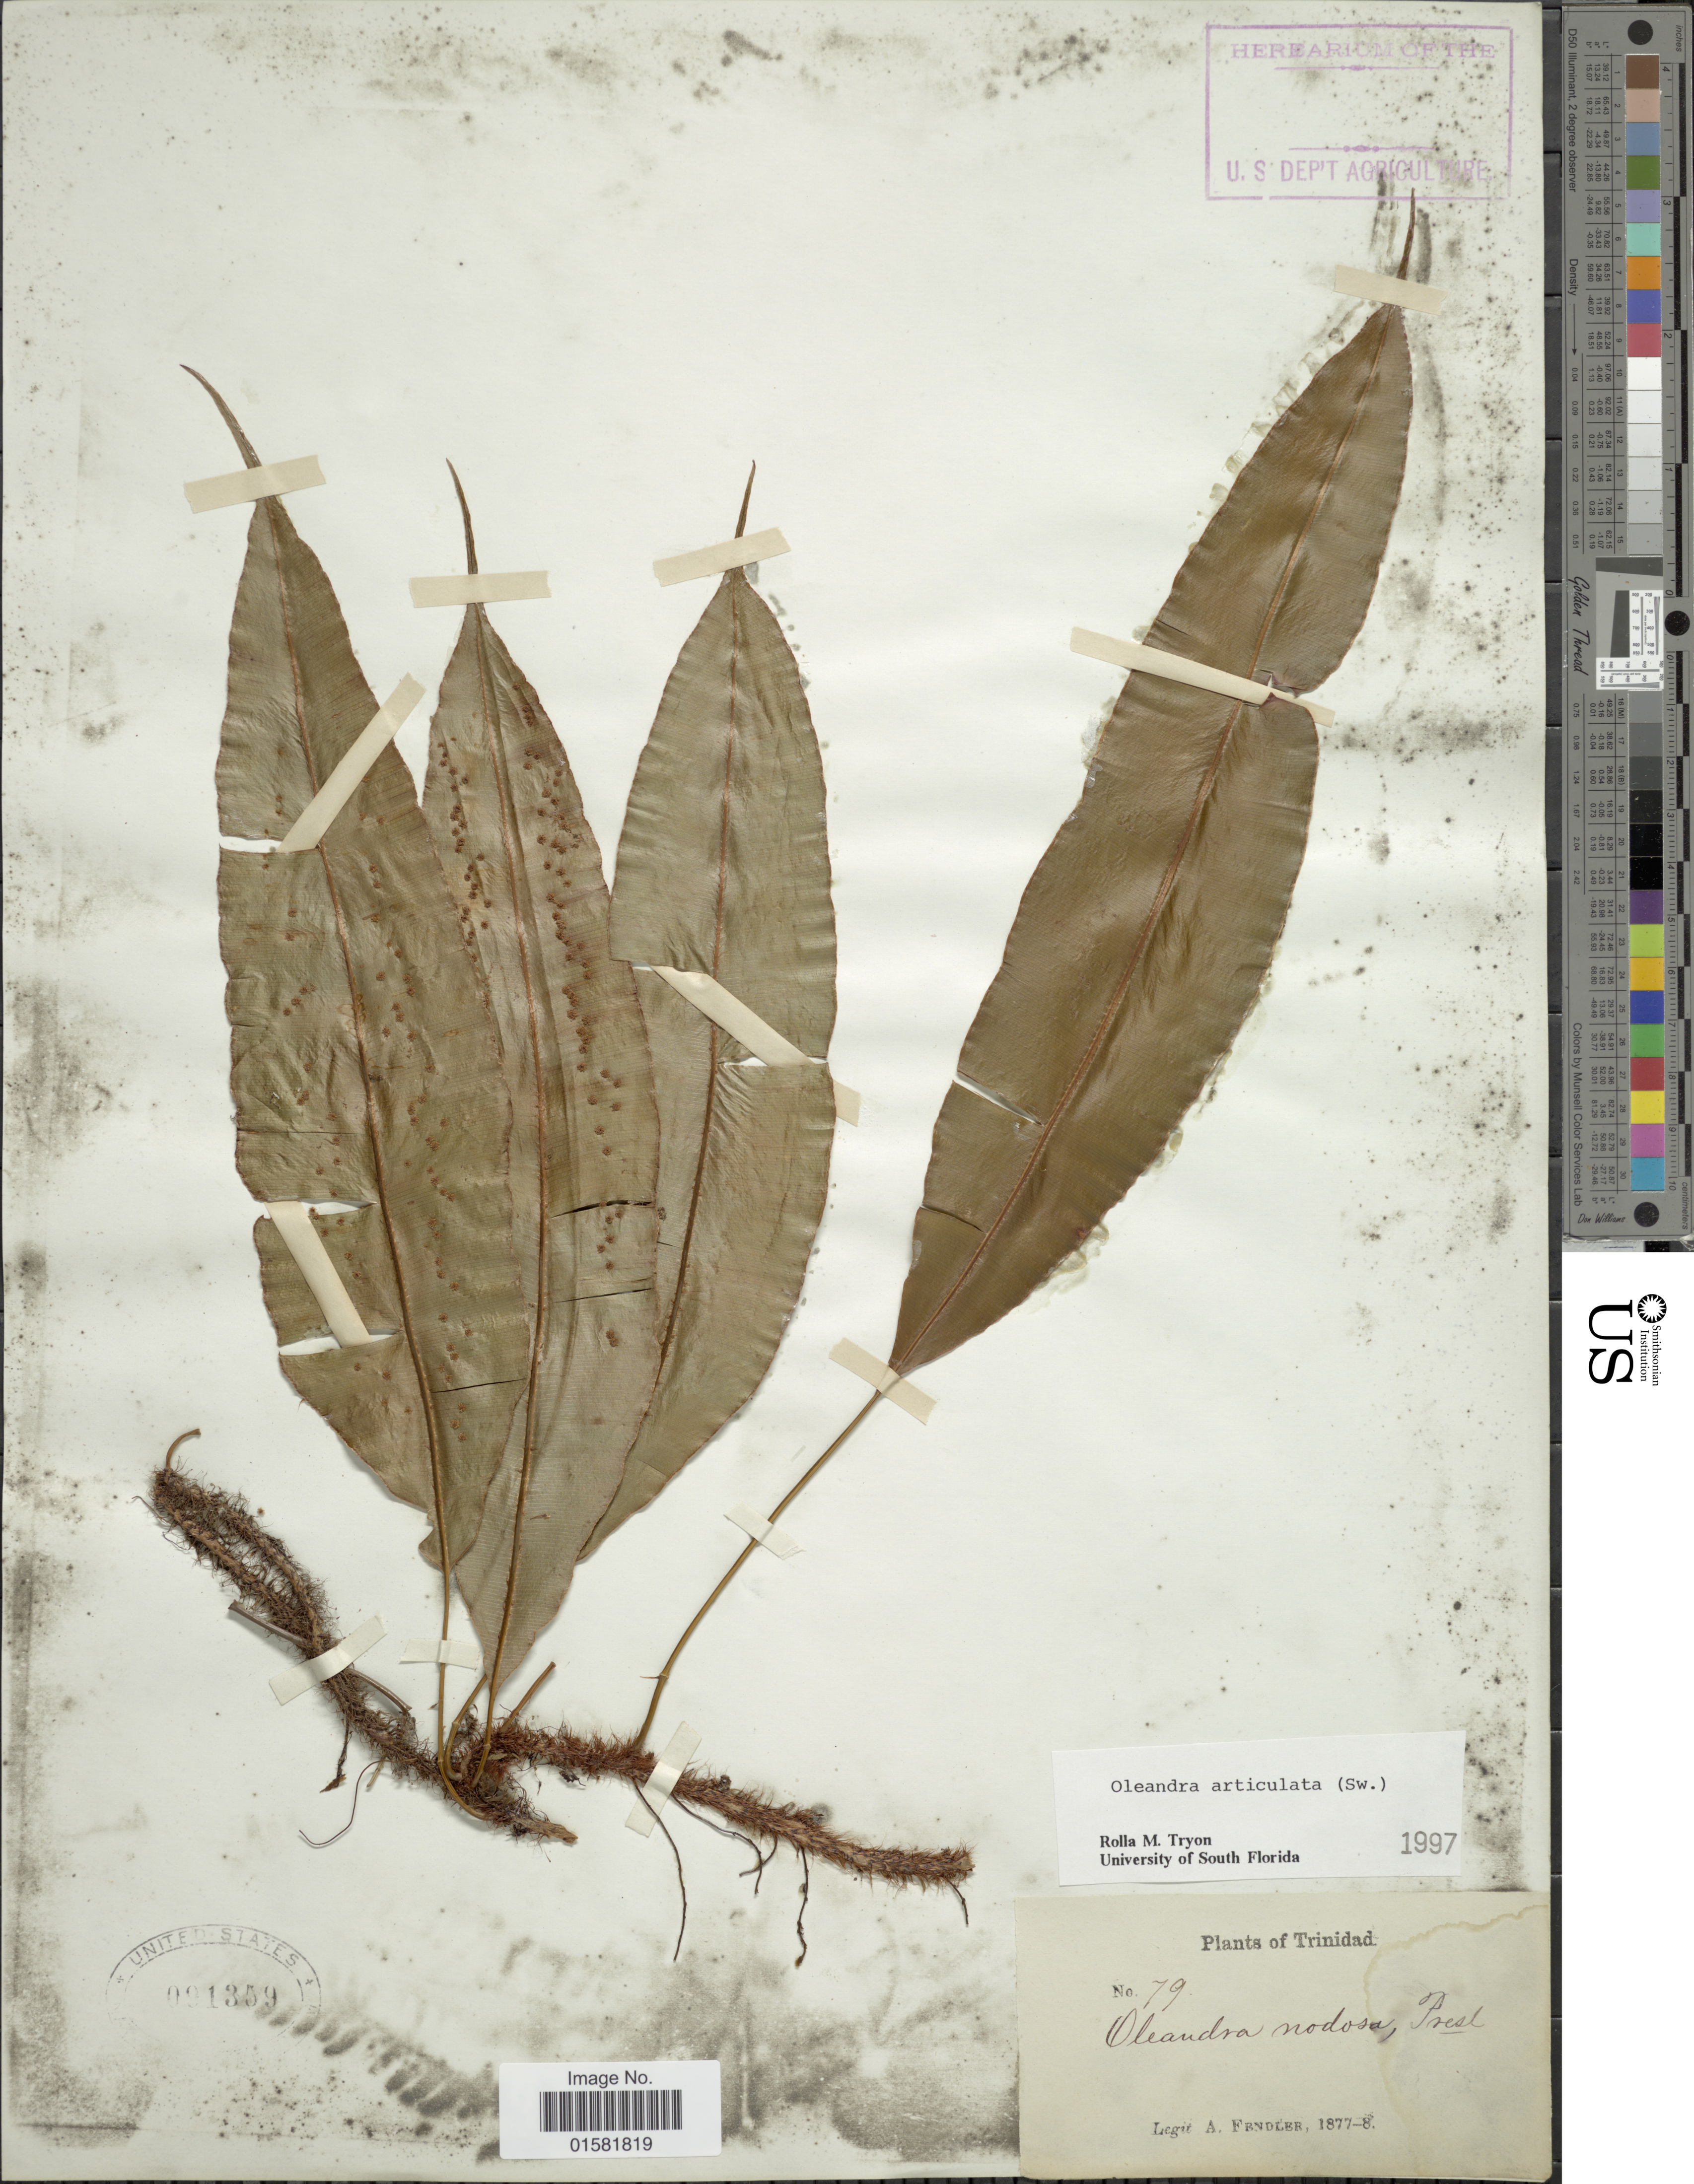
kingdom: Plantae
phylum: Tracheophyta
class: Polypodiopsida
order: Polypodiales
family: Oleandraceae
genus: Oleandra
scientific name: Oleandra articulata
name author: (Sw.) C. Presl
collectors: A. Fendler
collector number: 79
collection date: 1877/1878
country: Trinidad and Tobago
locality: Trinidad.